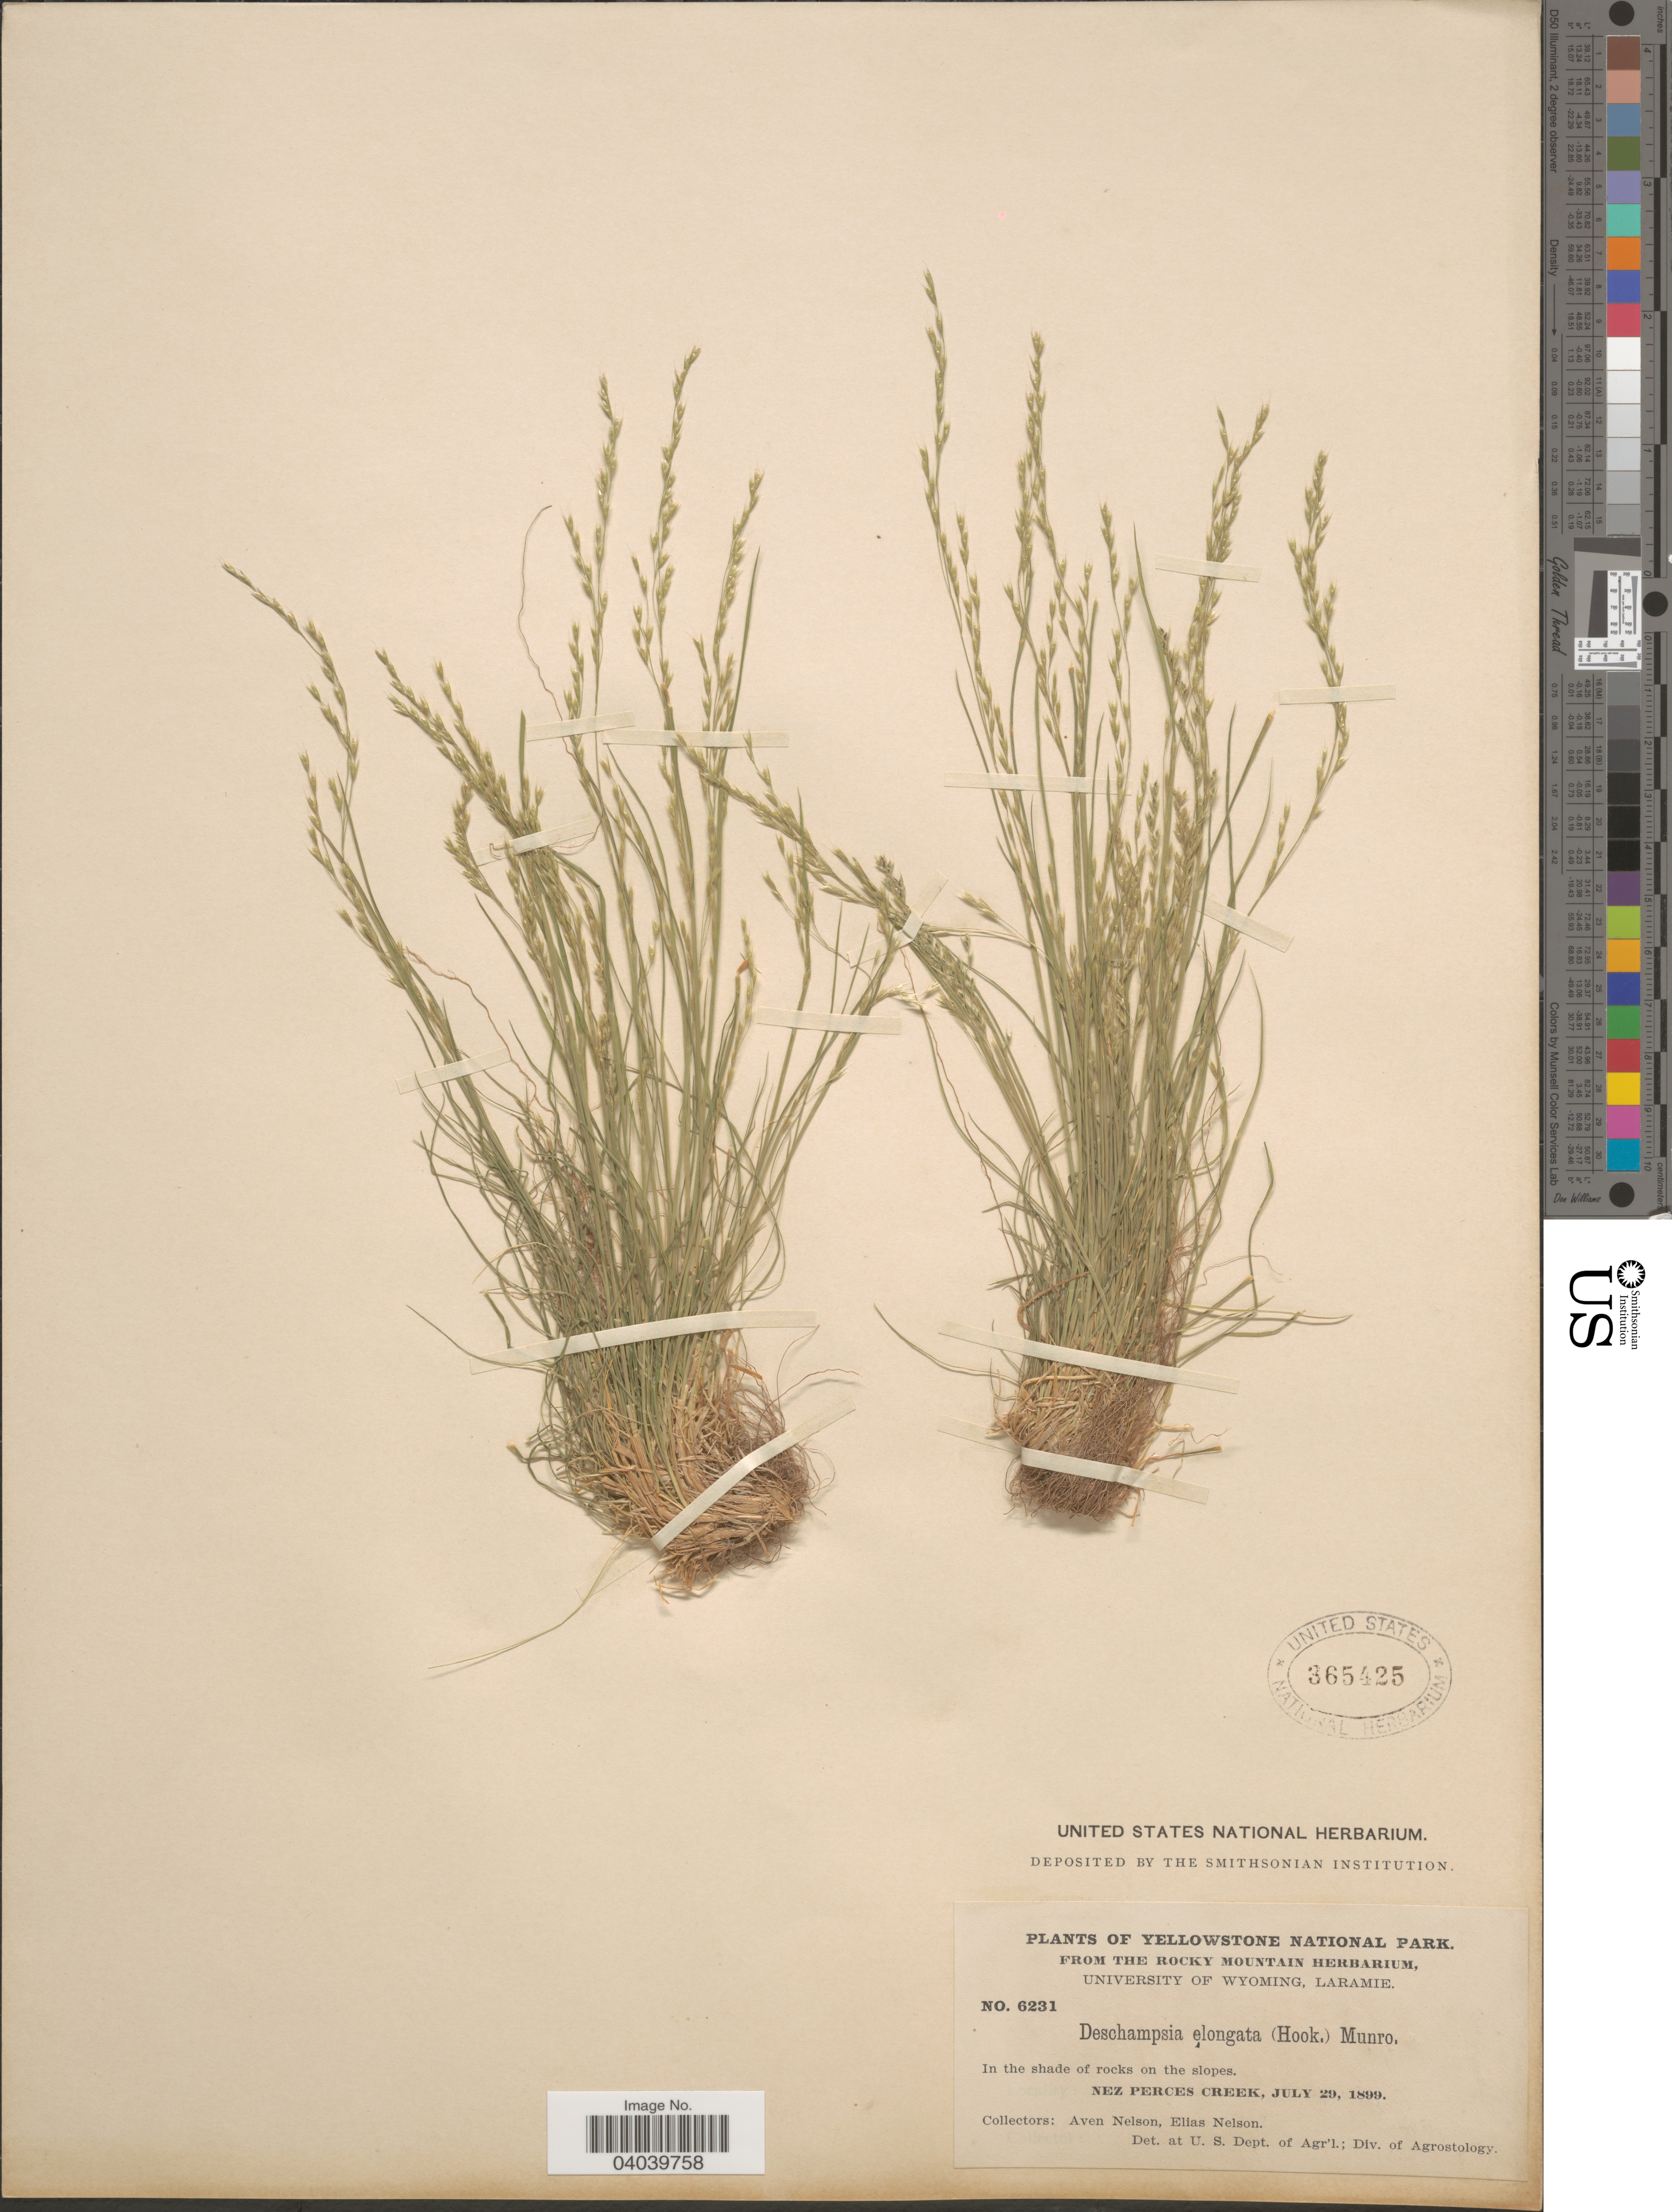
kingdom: Plantae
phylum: Tracheophyta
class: Liliopsida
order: Poales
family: Poaceae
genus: Deschampsia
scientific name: Deschampsia elongata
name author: (Hook.) Munro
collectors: A. Nelson & E. Nelson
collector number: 6231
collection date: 1899-07-29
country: United States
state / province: Wyoming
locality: Yellowstone National Park. Nez Perces Creek.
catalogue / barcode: US 365425